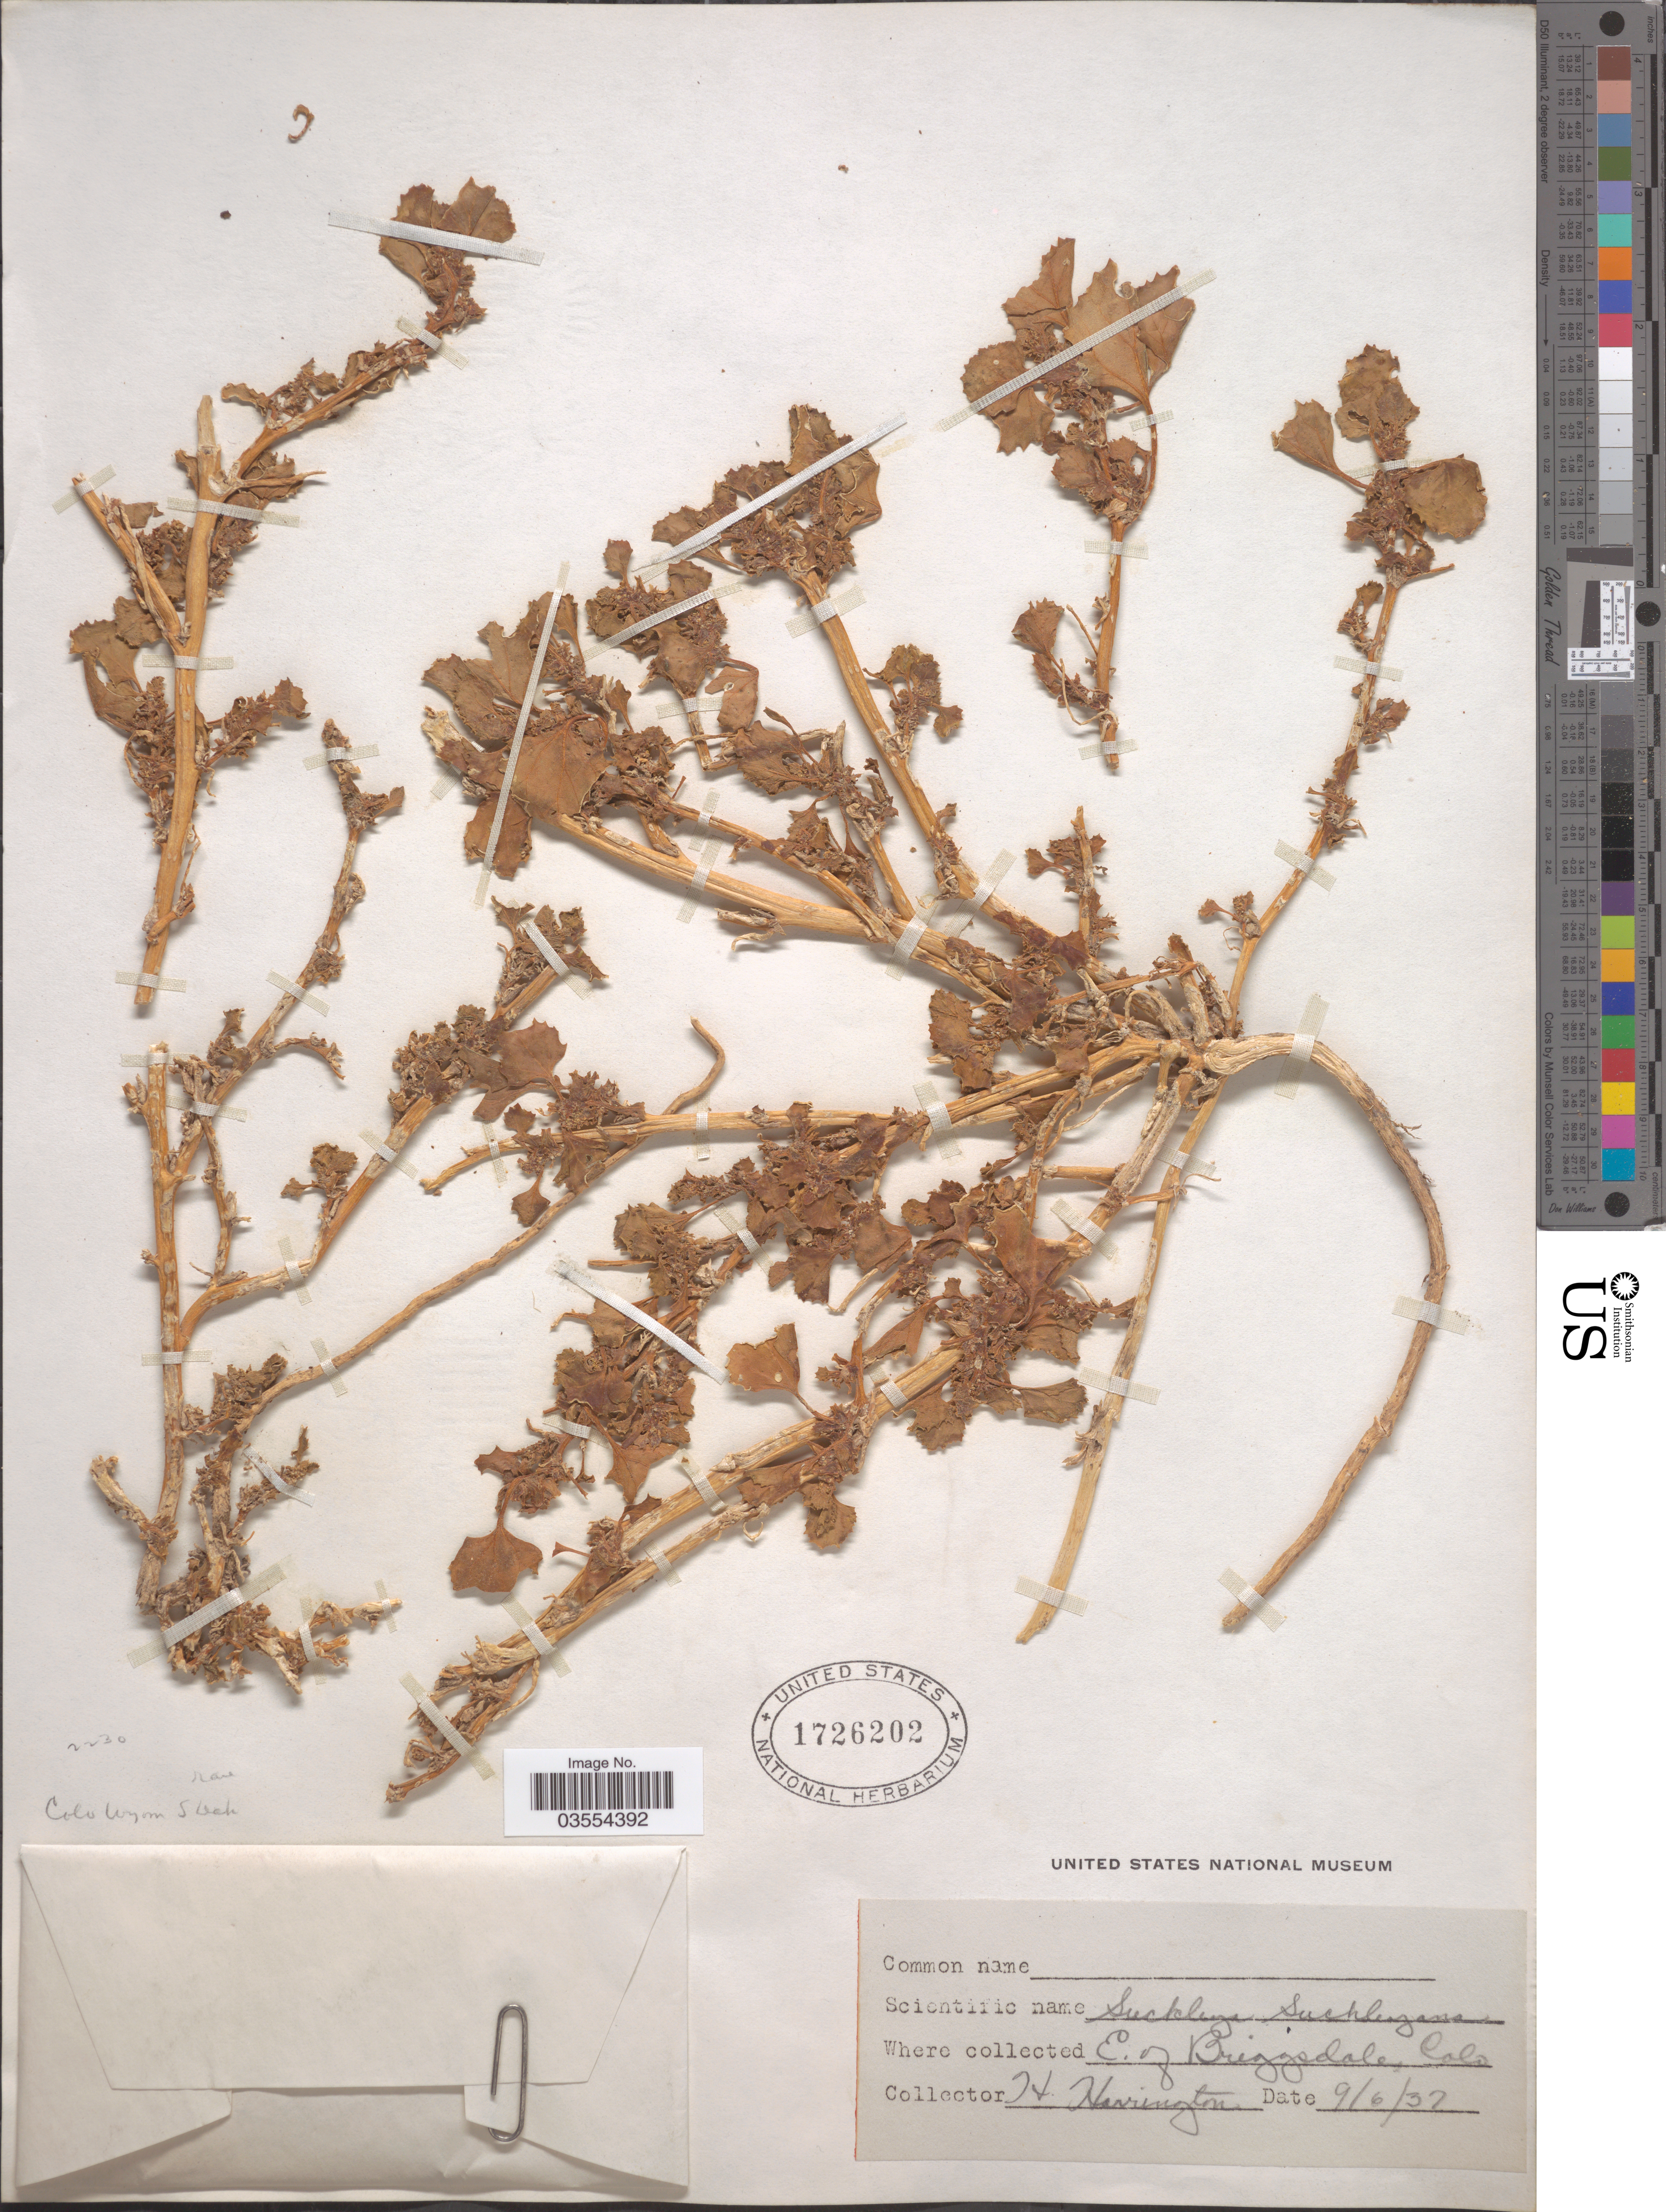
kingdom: Plantae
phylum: Tracheophyta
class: Magnoliopsida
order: Caryophyllales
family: Amaranthaceae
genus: Suckleya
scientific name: Suckleya suckleyana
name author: (Torr.) Rydb.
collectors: H. Harington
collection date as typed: Transcribed d/m/y: 6/9/37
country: United States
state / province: Colorado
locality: E. of Briggedale.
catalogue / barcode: US 1726202